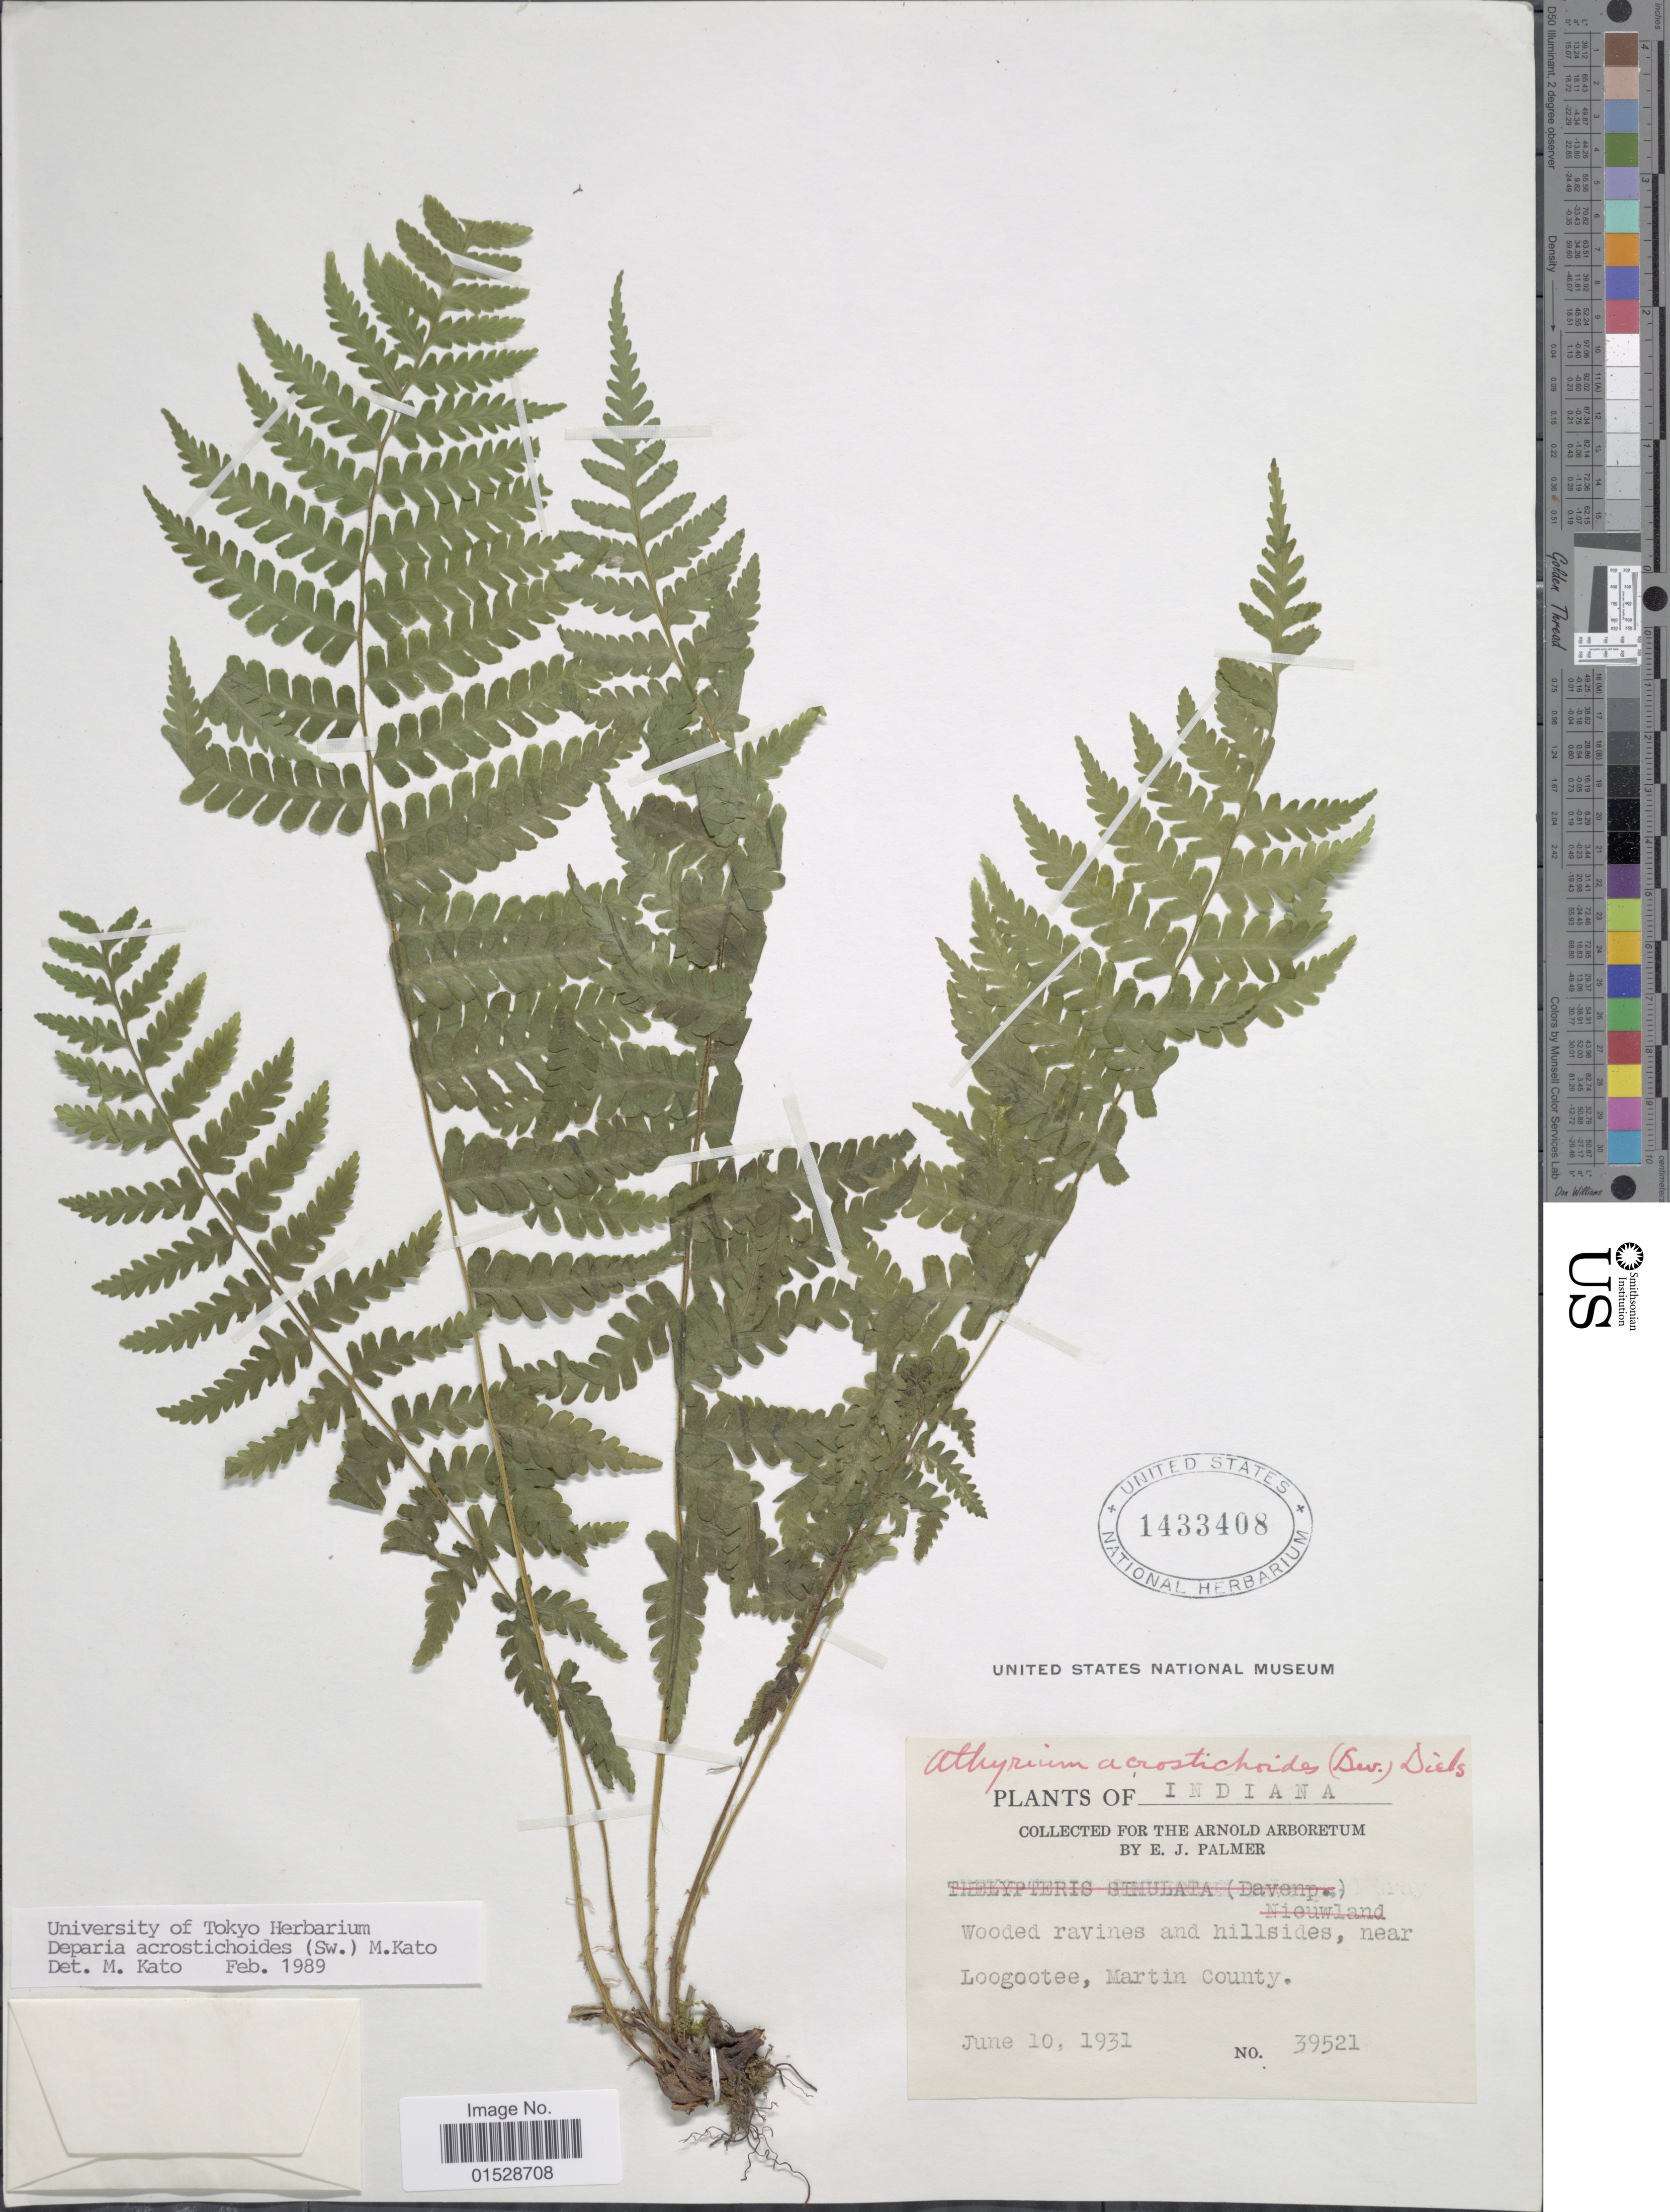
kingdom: Plantae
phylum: Tracheophyta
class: Polypodiopsida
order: Polypodiales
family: Athyriaceae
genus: Deparia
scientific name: Deparia acrostichoides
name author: (Sw.) M. Kato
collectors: E. J. Palmer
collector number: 39521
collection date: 1931-06-10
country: United States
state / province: Indiana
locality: Near Loogootee, Martin County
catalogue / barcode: US 1433408